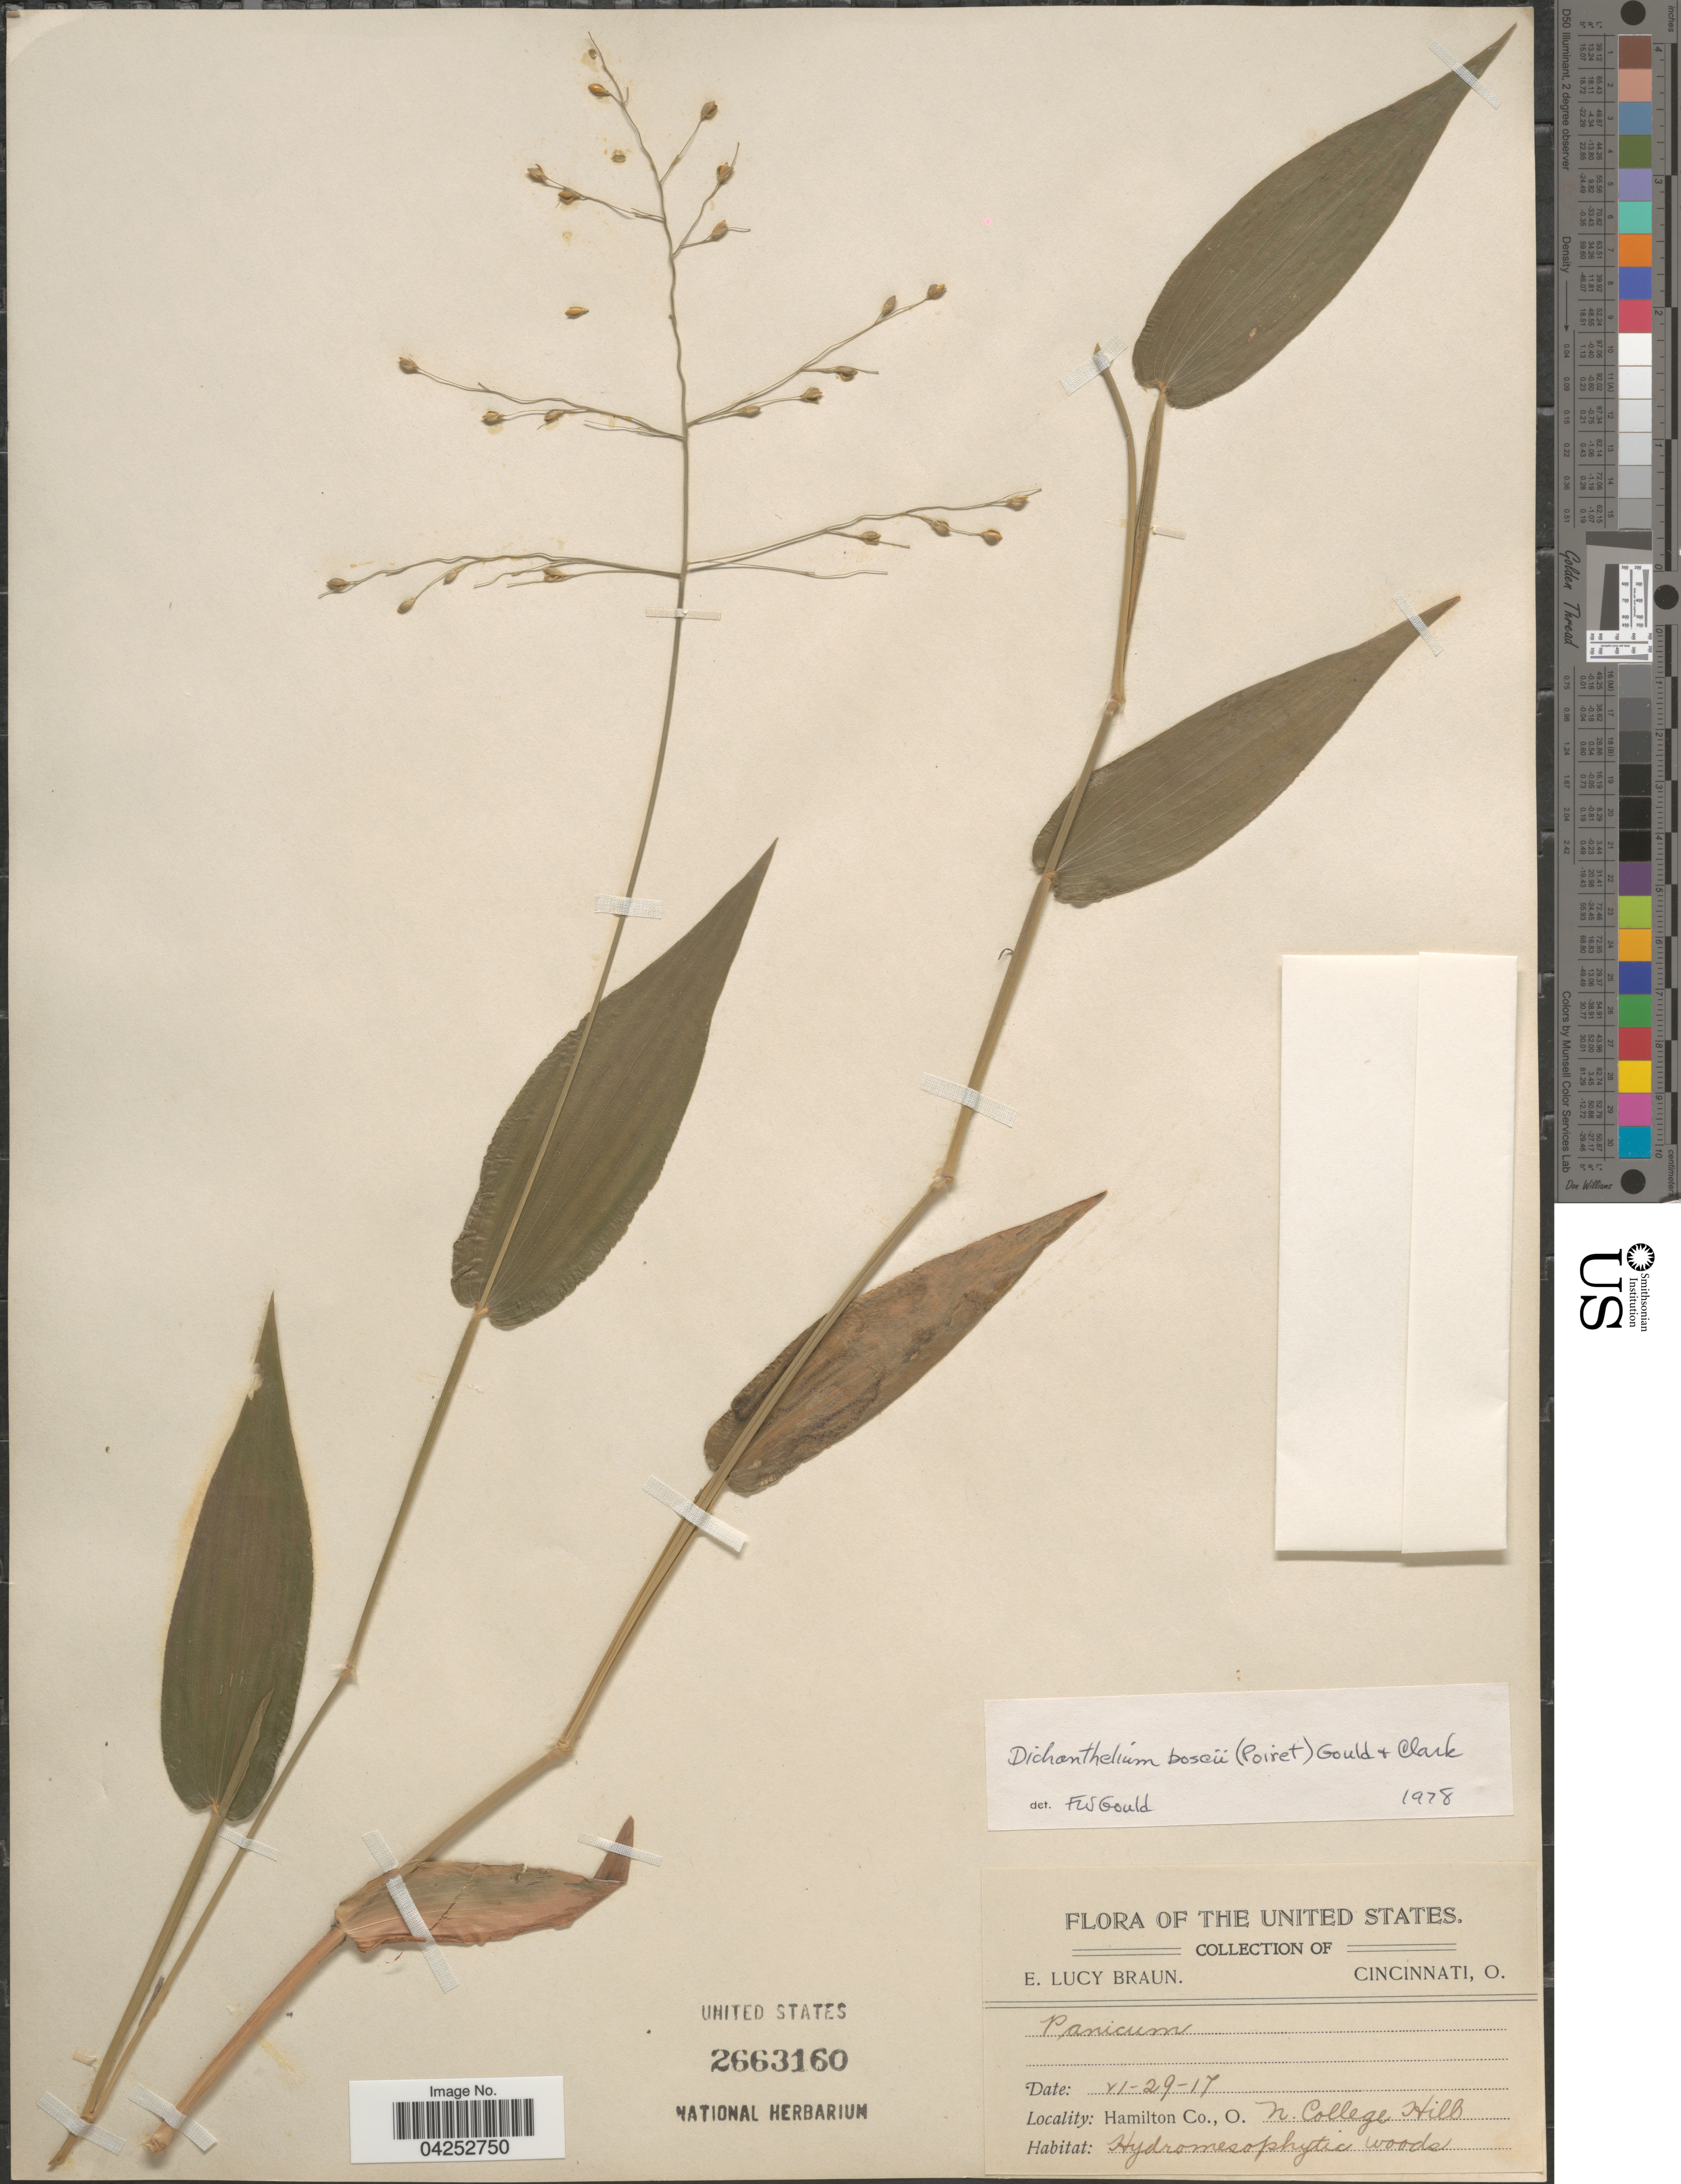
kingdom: Plantae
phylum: Tracheophyta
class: Liliopsida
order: Poales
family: Poaceae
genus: Dichanthelium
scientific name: Dichanthelium boscii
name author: (Poir.) Gould & C.A. Clark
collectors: E. L. Braun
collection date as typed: Transcribed d/m/y: 29/6/17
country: United States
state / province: Ohio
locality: Hamilton Co., N. College Hill.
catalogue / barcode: US 2663160